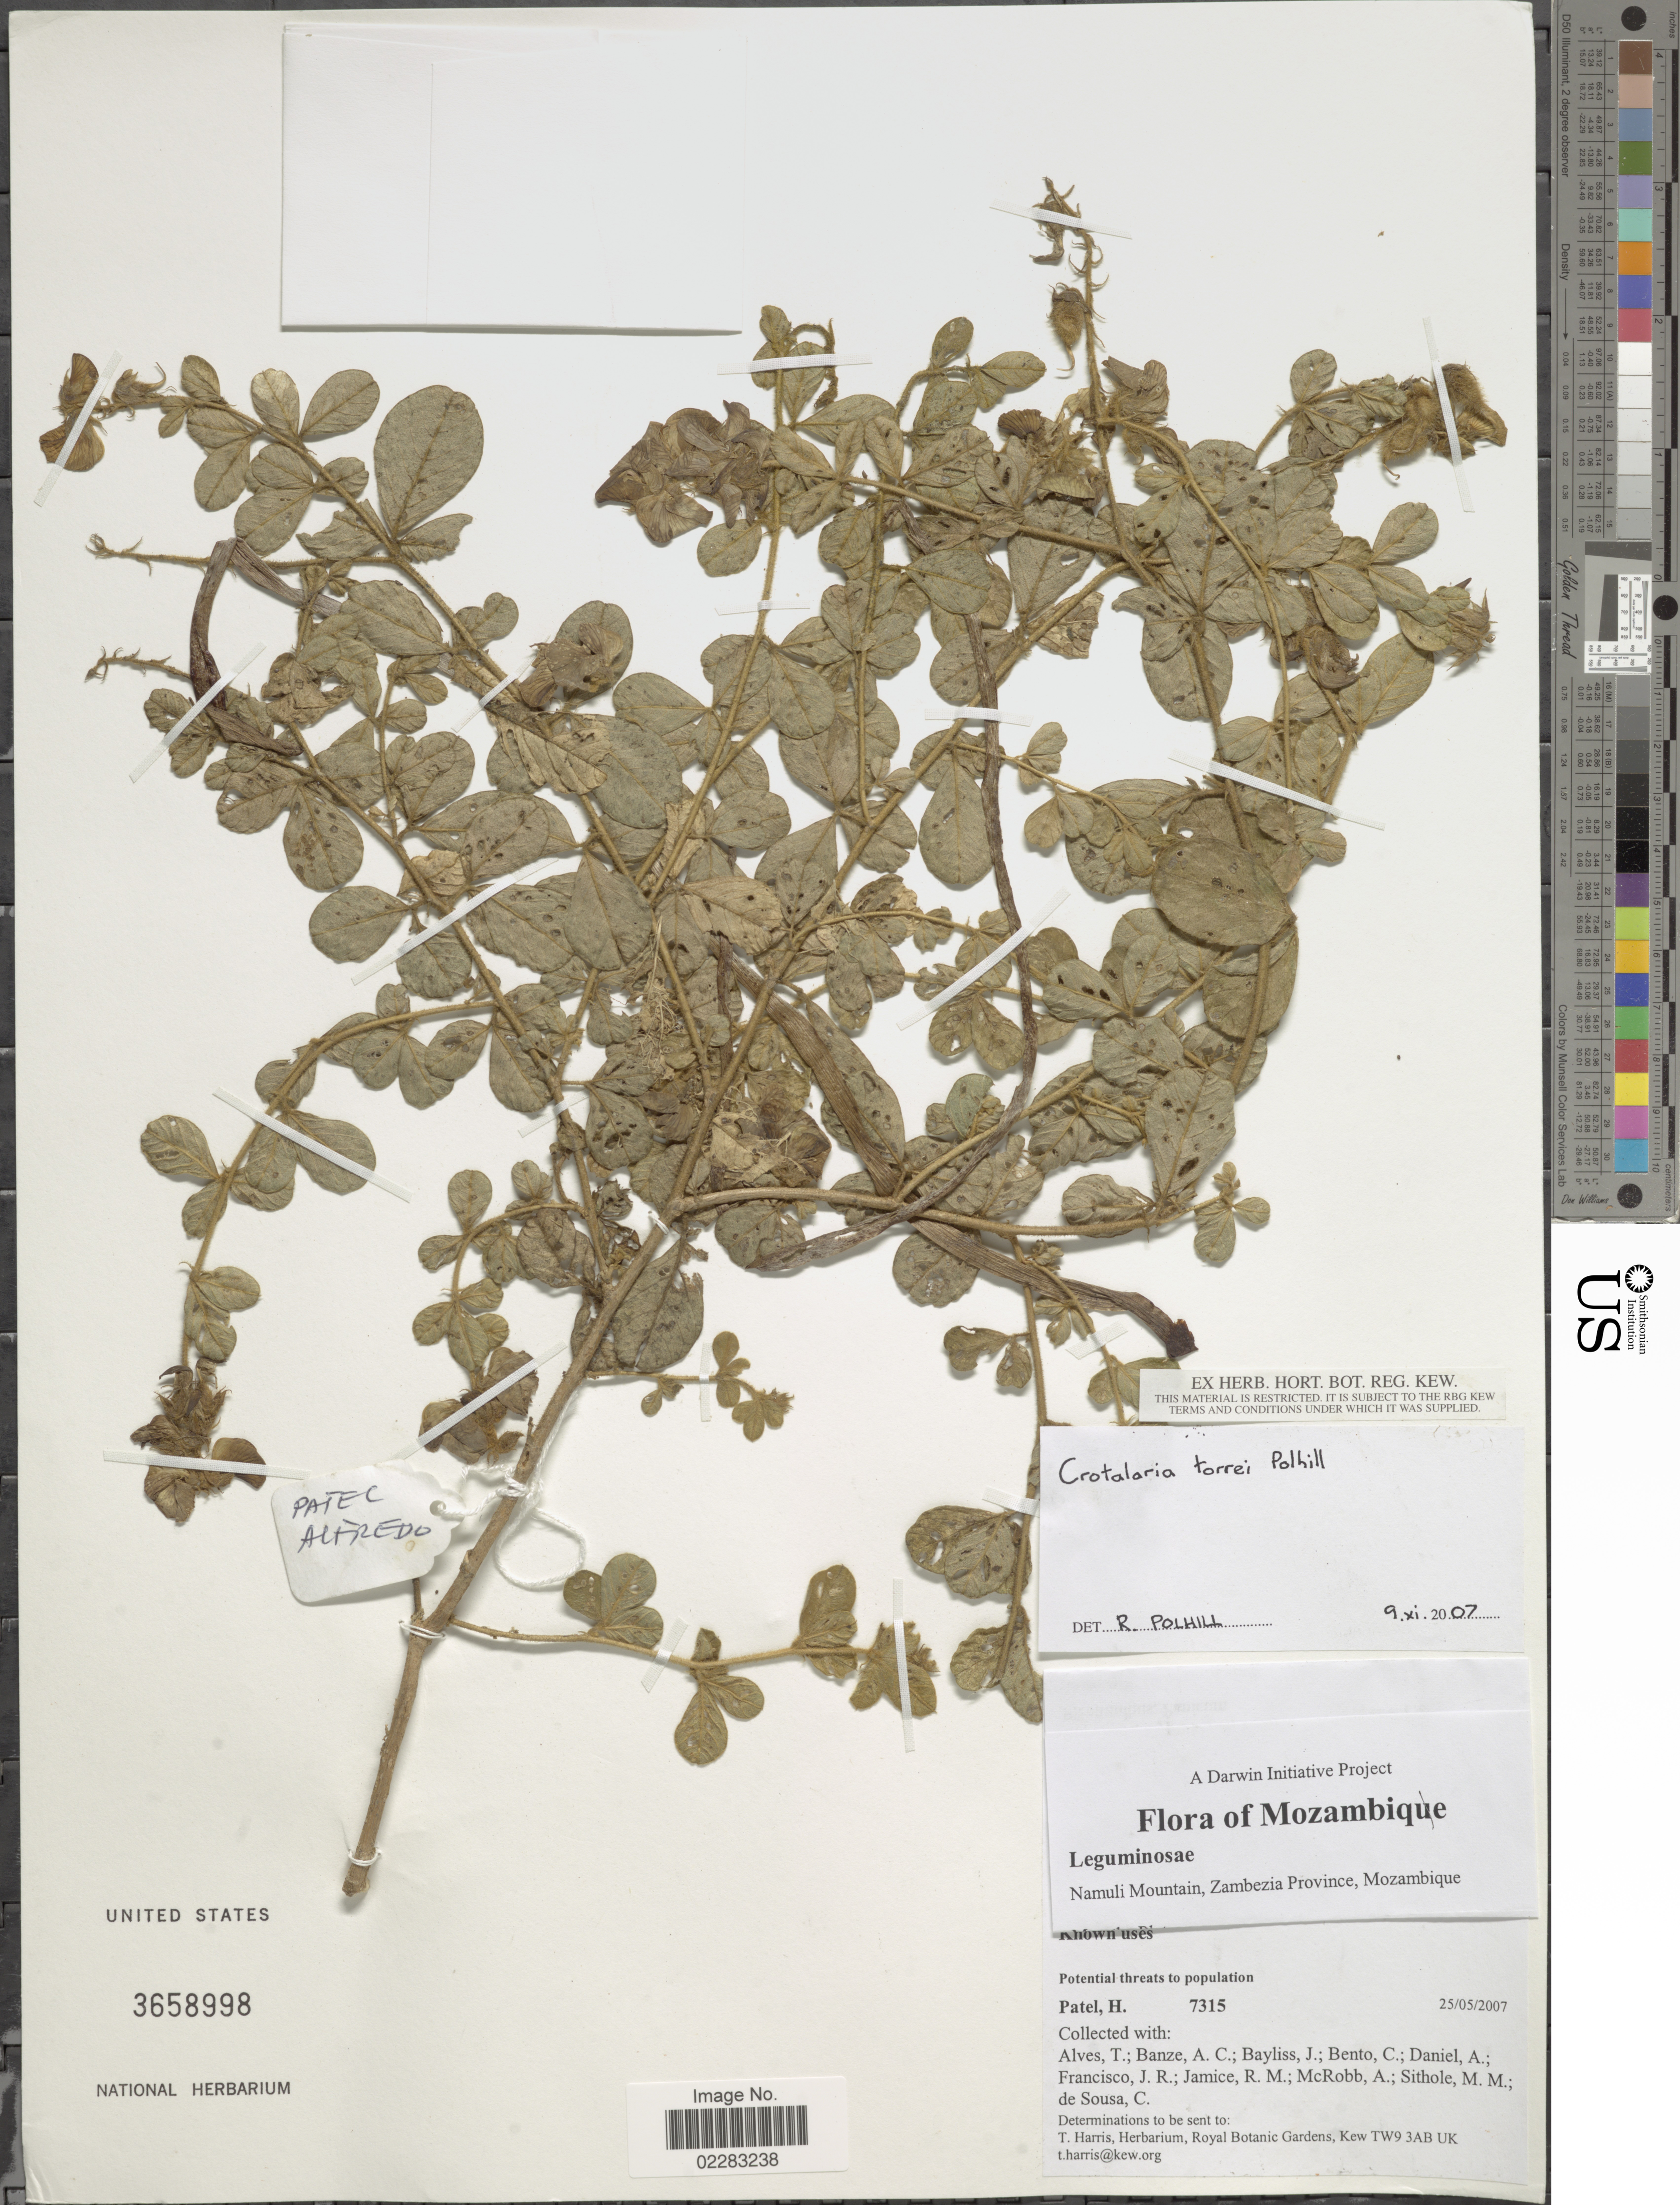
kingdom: Plantae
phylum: Tracheophyta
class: Magnoliopsida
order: Fabales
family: Fabaceae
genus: Crotalaria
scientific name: Crotalaria torrei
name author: Polhill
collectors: H. Patel, T. Alves, A. Banze, J. Bayliss & et al.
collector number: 7315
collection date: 2007-05-25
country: Mozambique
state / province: Zambézia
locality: Namuli Mountain, Zambezia Province.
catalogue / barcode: US 3658998